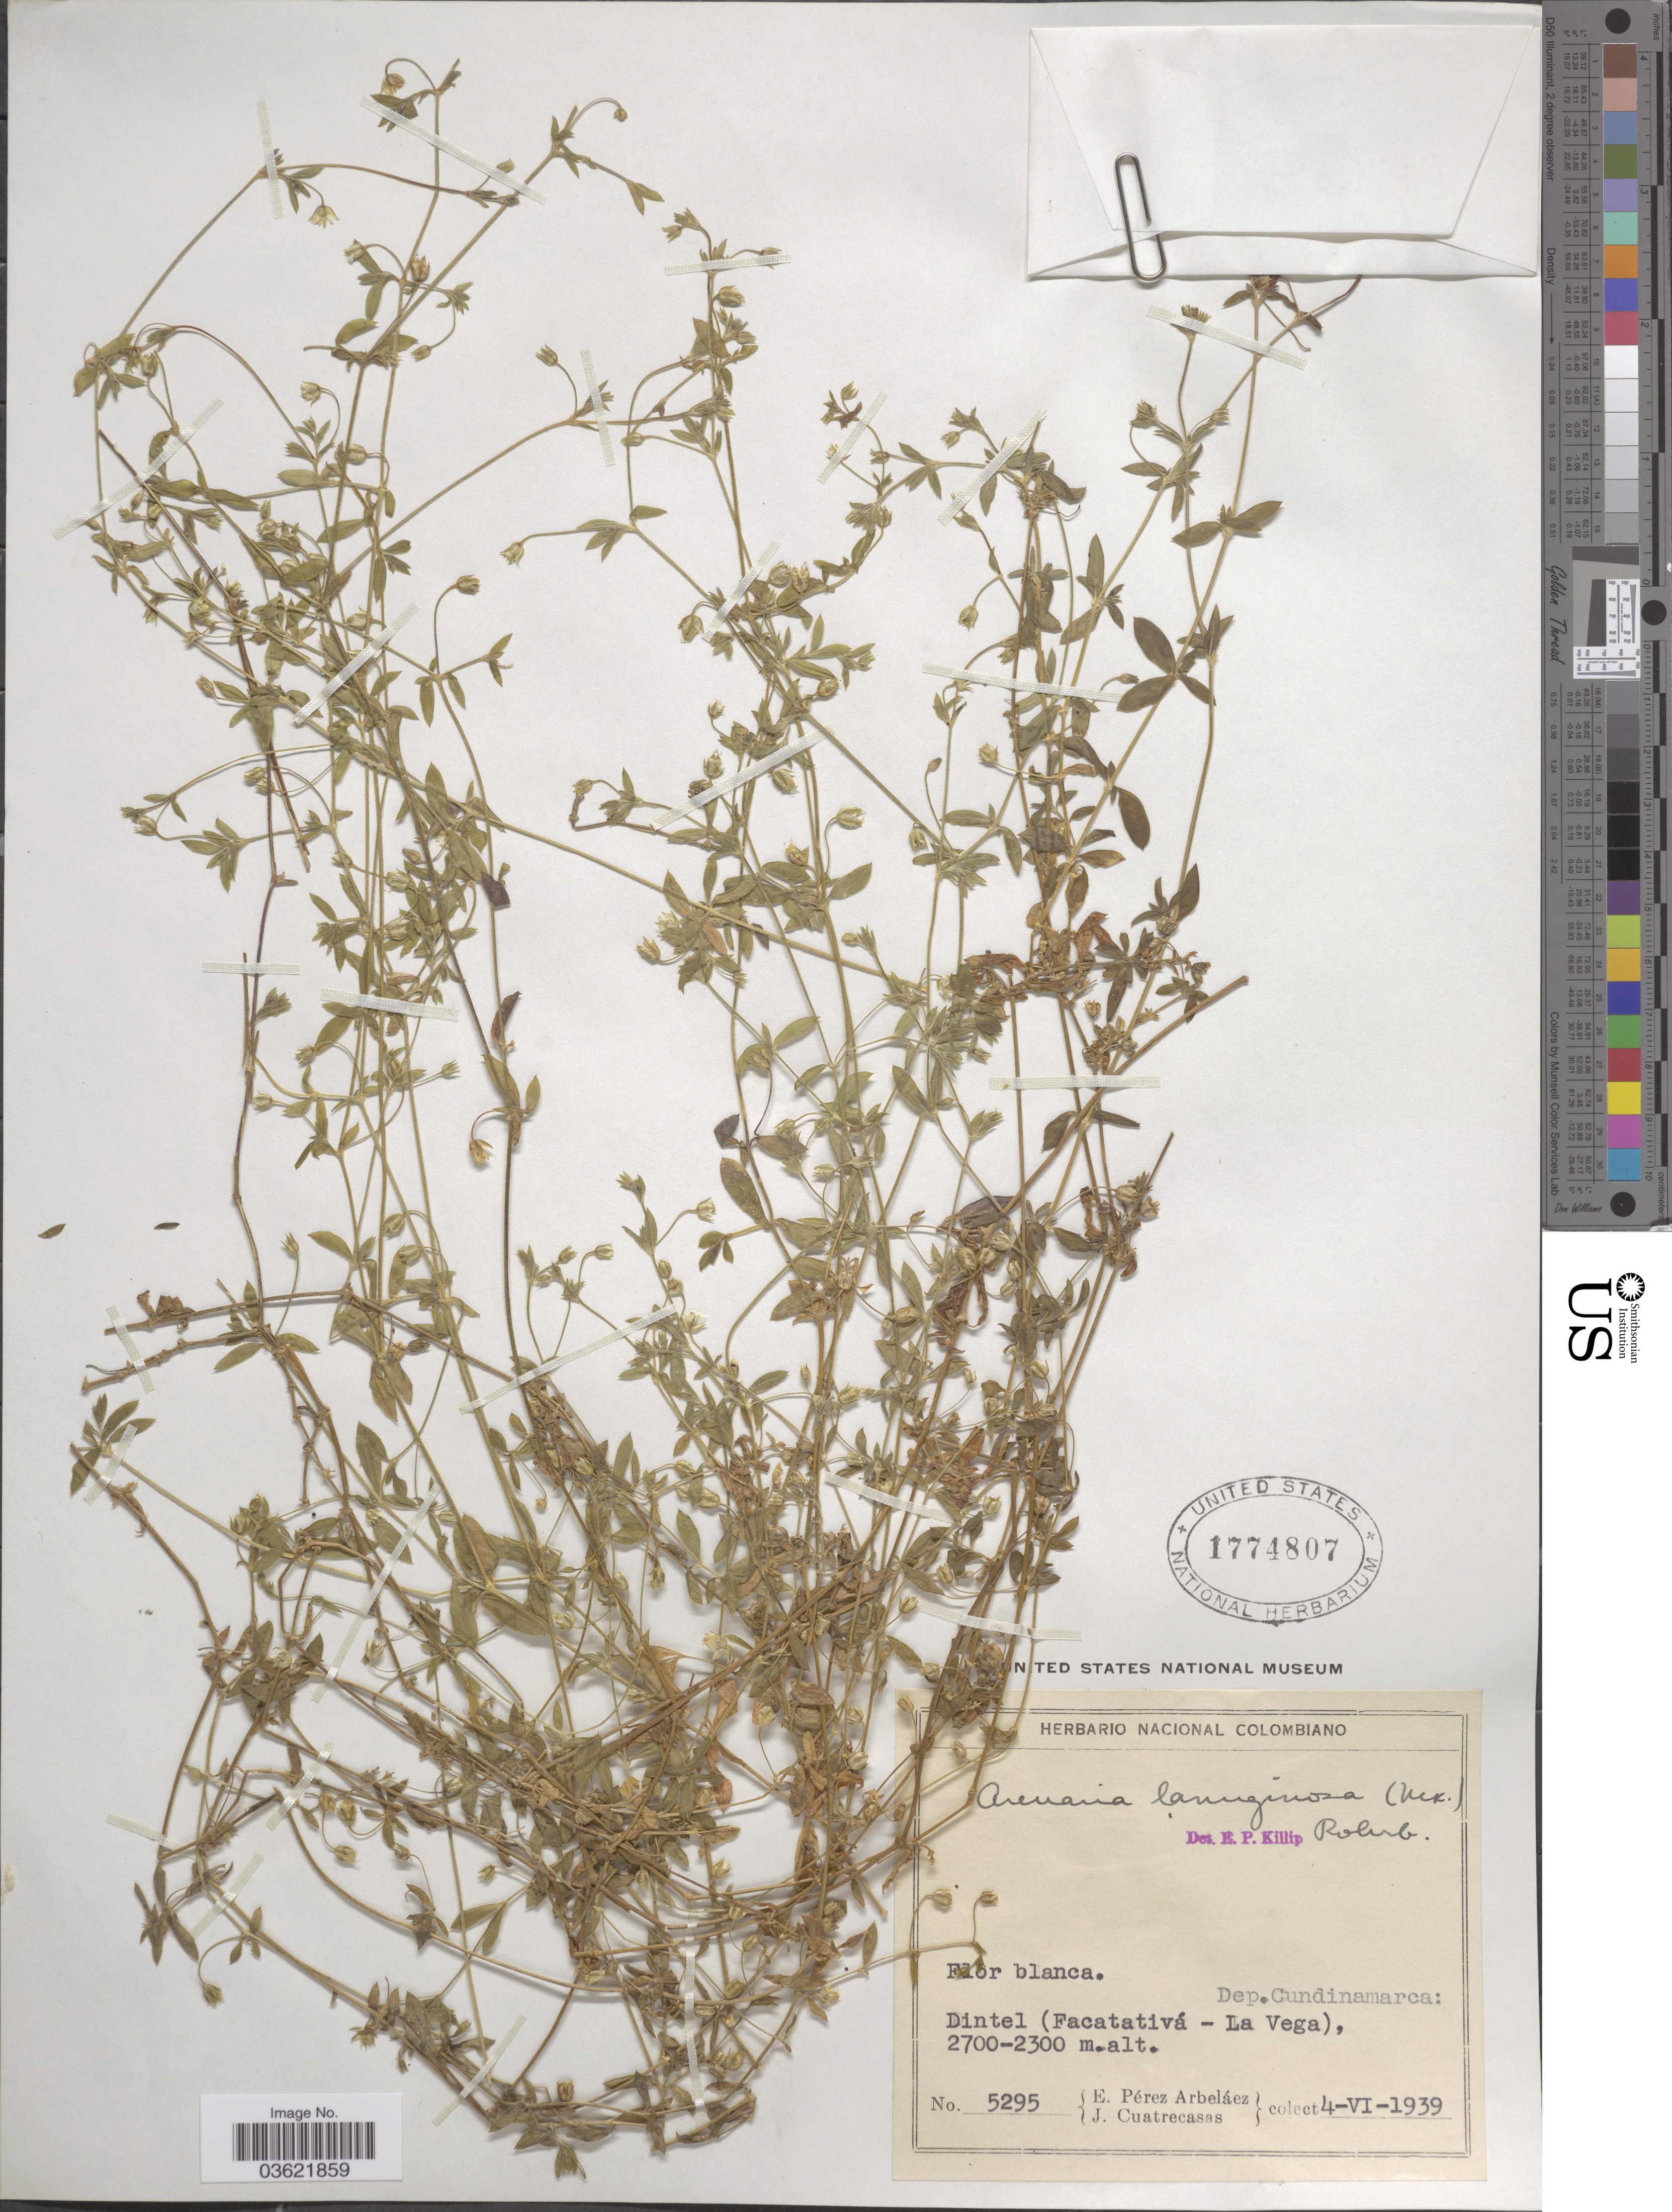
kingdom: Plantae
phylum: Tracheophyta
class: Magnoliopsida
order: Caryophyllales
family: Caryophyllaceae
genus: Arenaria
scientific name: Arenaria lanuginosa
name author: (Michx.) Rohrb.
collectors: E. Pérez Arbeláez & J. Cuatrecasas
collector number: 5295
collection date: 1939-06-04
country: Colombia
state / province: Cundinamarca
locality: Dep. Cundinamarca: Dintel (Facatativá-La Vega).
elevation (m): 2300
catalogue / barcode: US 1774807